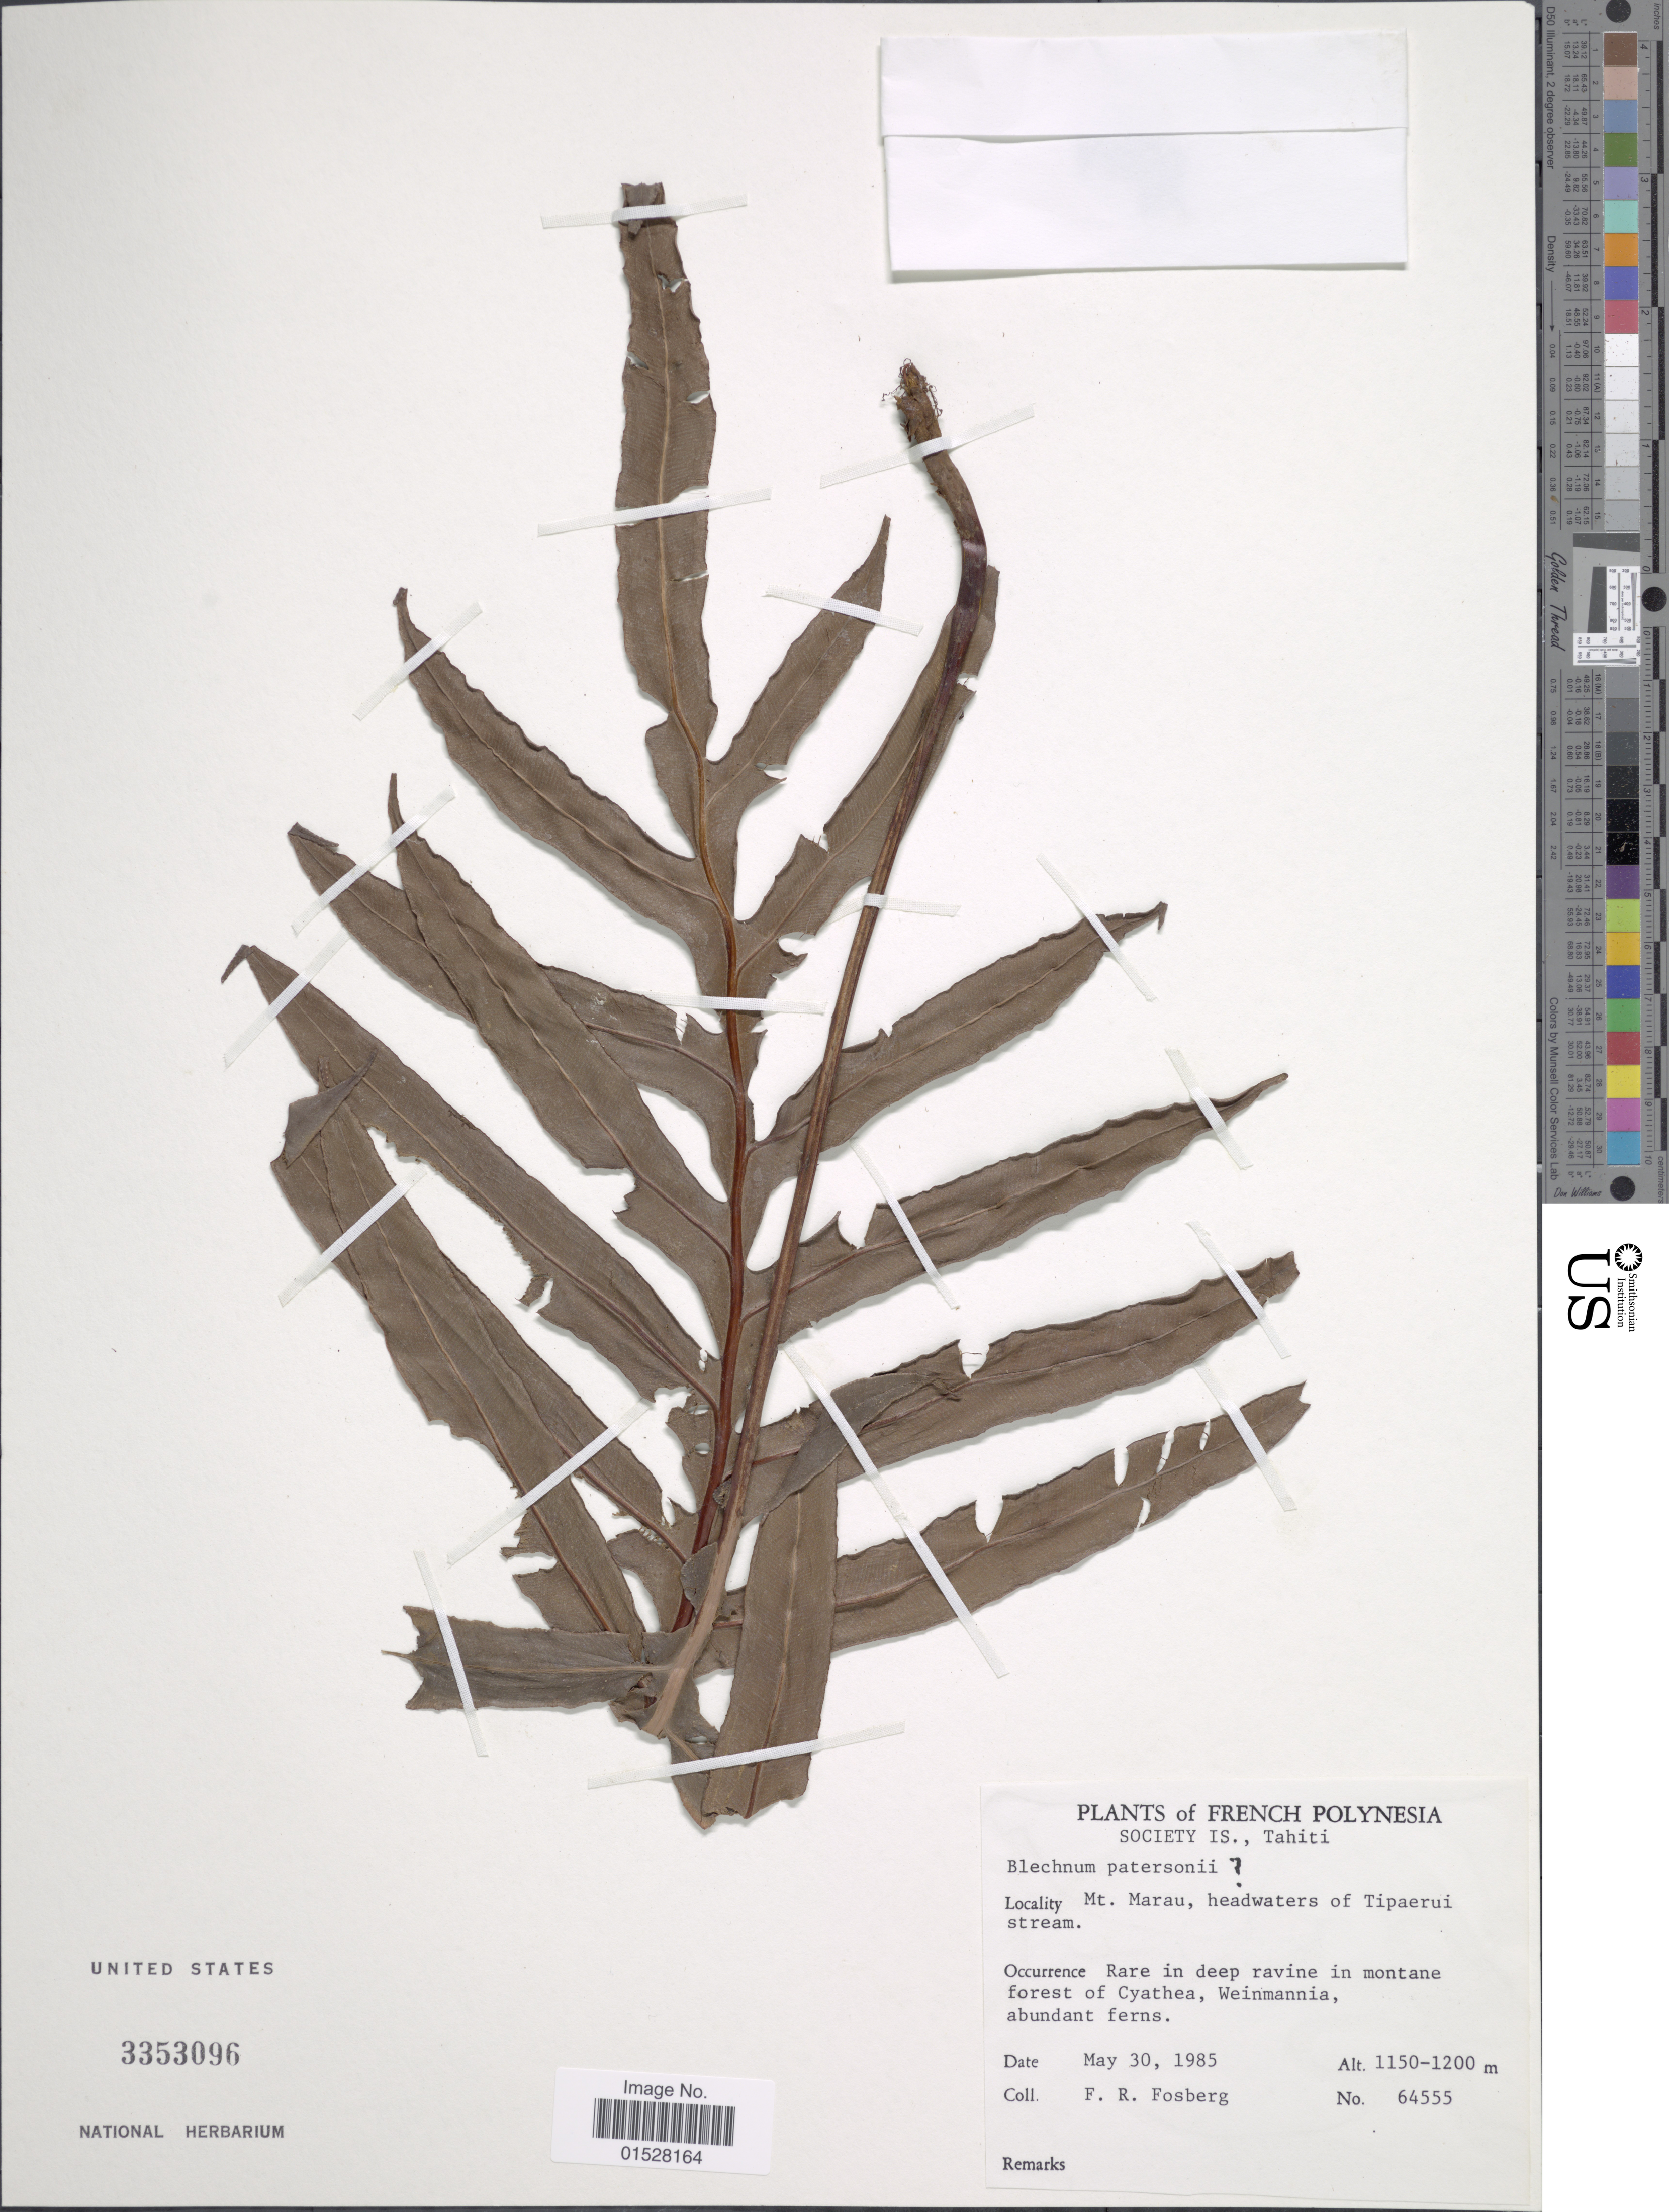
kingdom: Plantae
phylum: Tracheophyta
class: Polypodiopsida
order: Polypodiales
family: Blechnaceae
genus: Blechnum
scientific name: Blechnum melanocaulon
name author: (Brack.) T.C. Chambers & P. A. Farrant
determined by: Florence, J.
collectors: F. R. Fosberg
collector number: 64555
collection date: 1985-05-30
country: French Polynesia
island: Tahiti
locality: Society Is., Tahiti, Mt. Marau, headwaters of Tipaerui stream.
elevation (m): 1150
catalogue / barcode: US 3353096